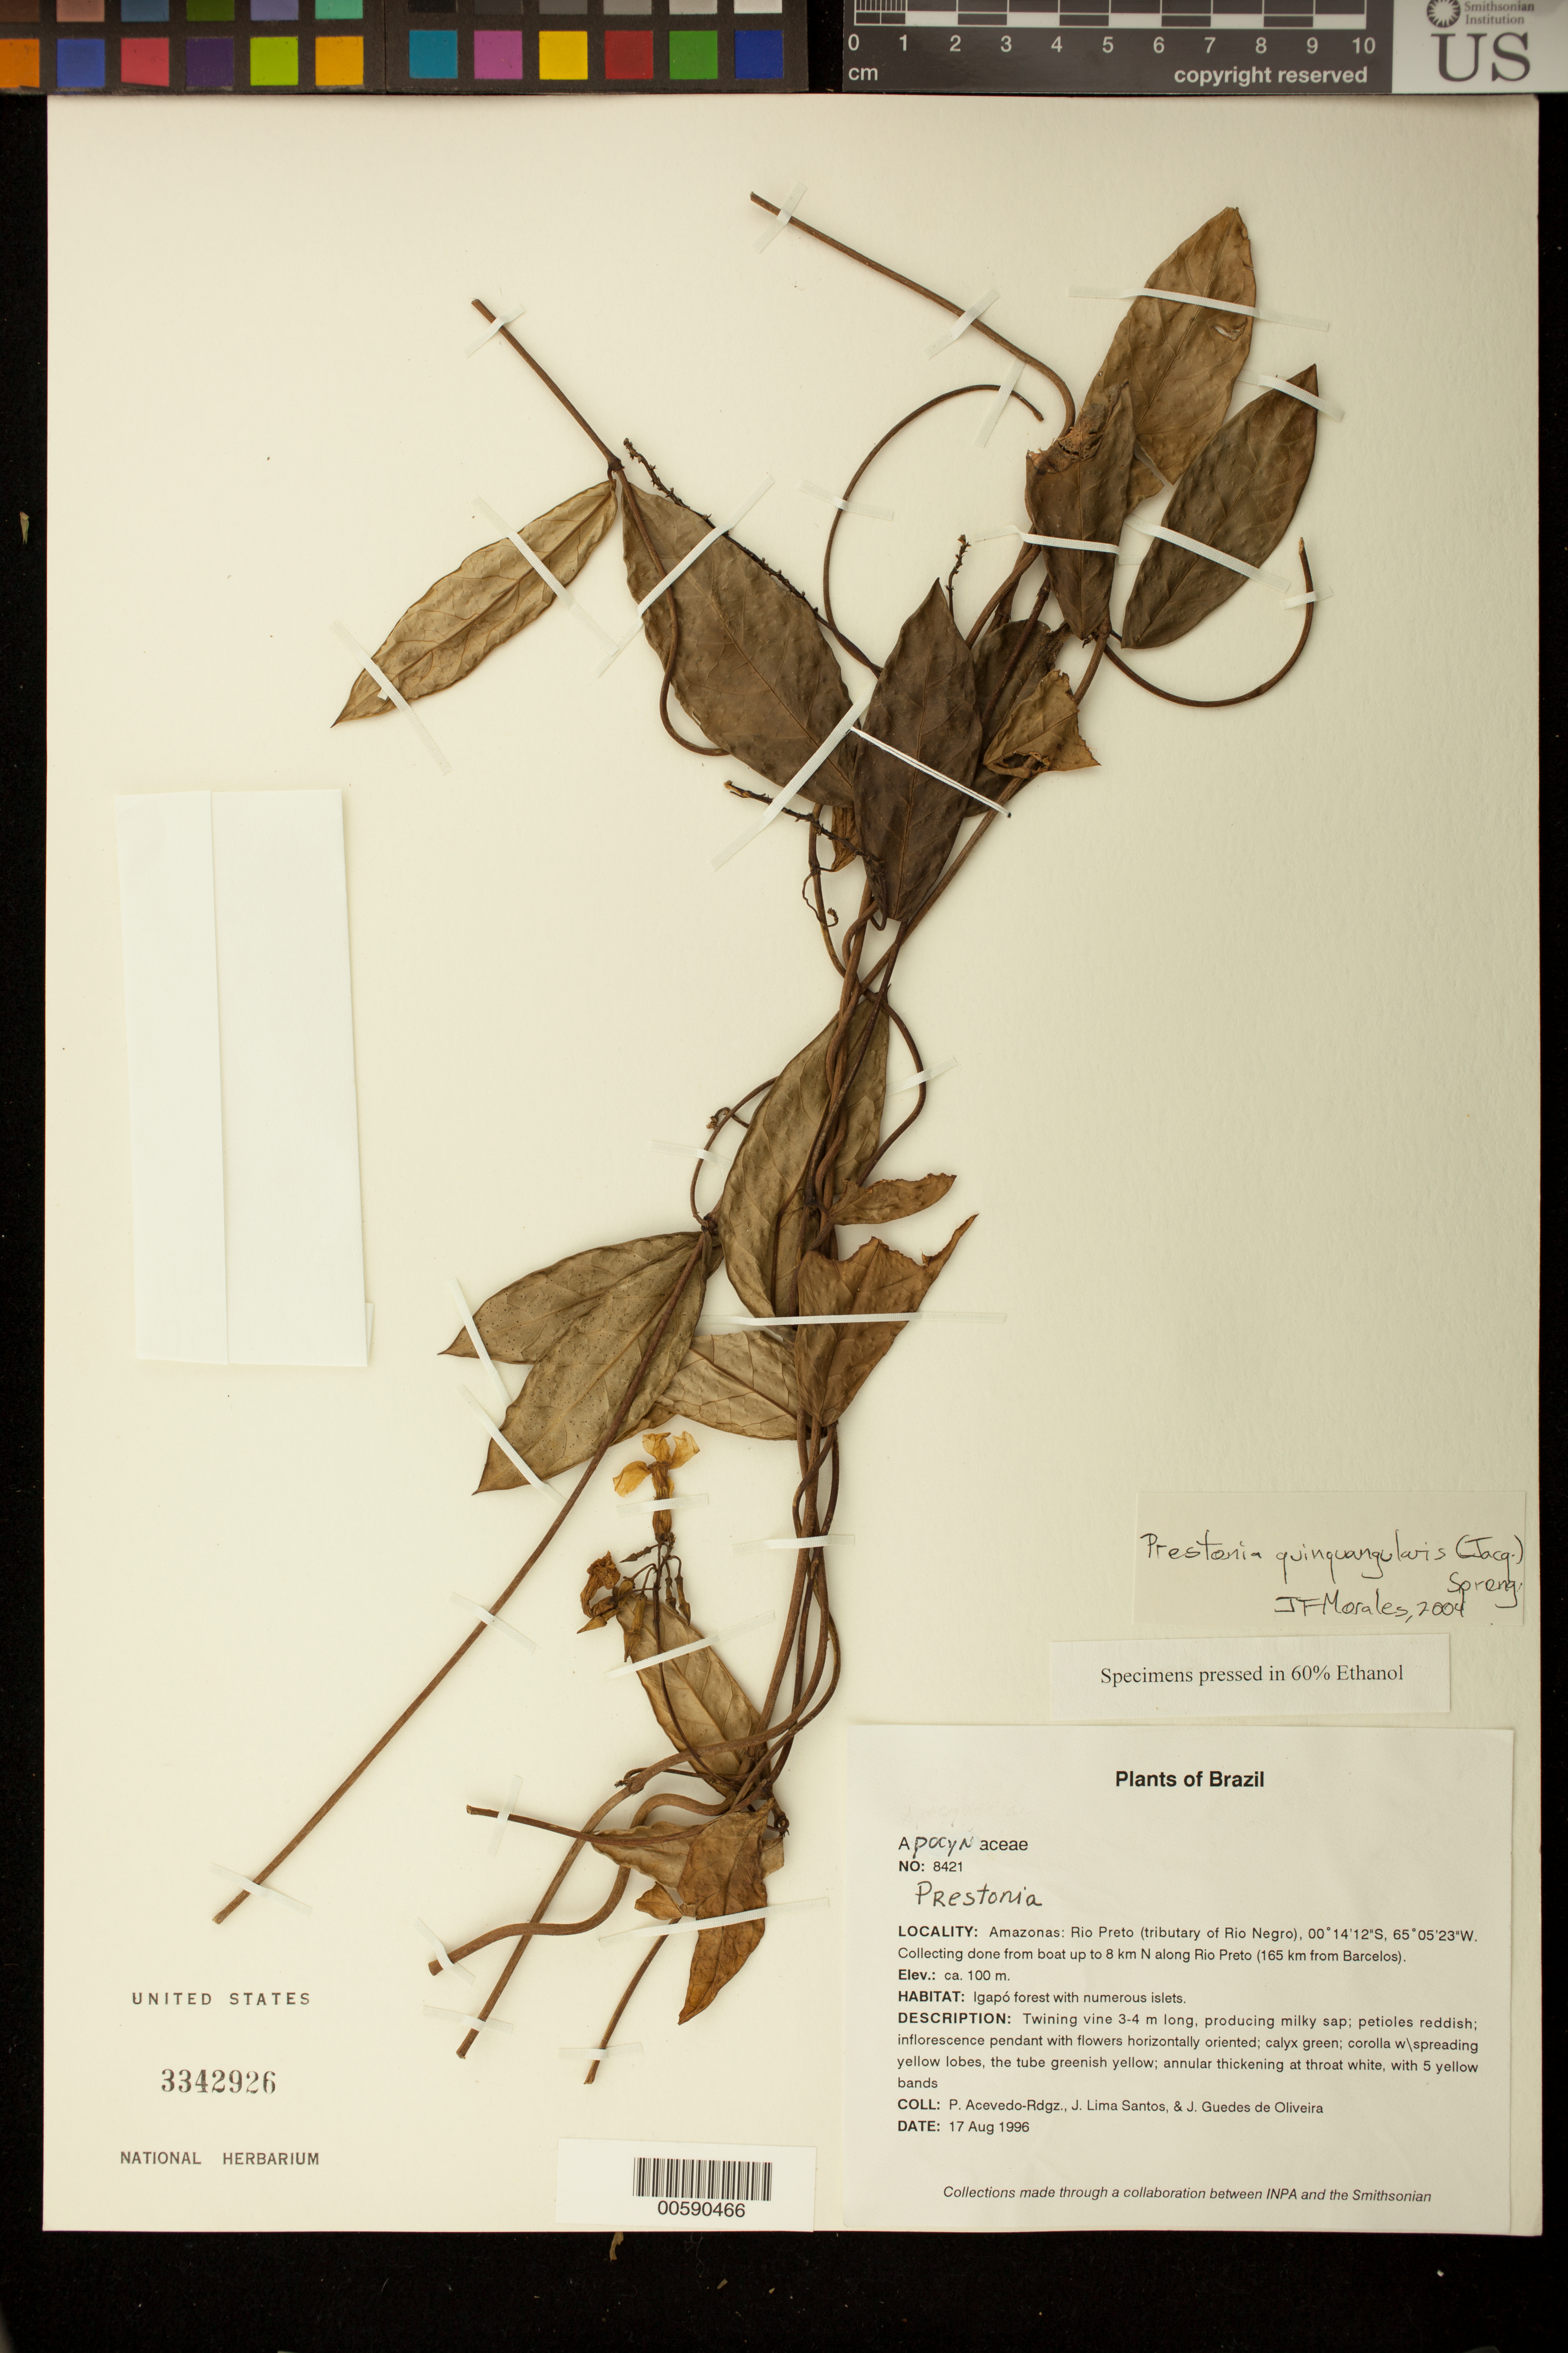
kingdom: Plantae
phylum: Tracheophyta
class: Magnoliopsida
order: Gentianales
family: Apocynaceae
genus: Prestonia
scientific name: Prestonia quinquangularis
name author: (Jacq.) Spreng.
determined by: Morales, F.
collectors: P. Acevedo-Rodr., J. L. Santos & J. Guedes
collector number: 8421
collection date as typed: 17 Aug 1996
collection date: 1996-08-17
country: Brazil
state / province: Amazonas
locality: Amazonas: Río Preto (tributary of Río Negro) Collecting done from boat up to 8 km N of coordinates along Río Preto (165 km from Barcelos).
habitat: Igapo forest with numerous islets.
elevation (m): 100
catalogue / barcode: US 3342926